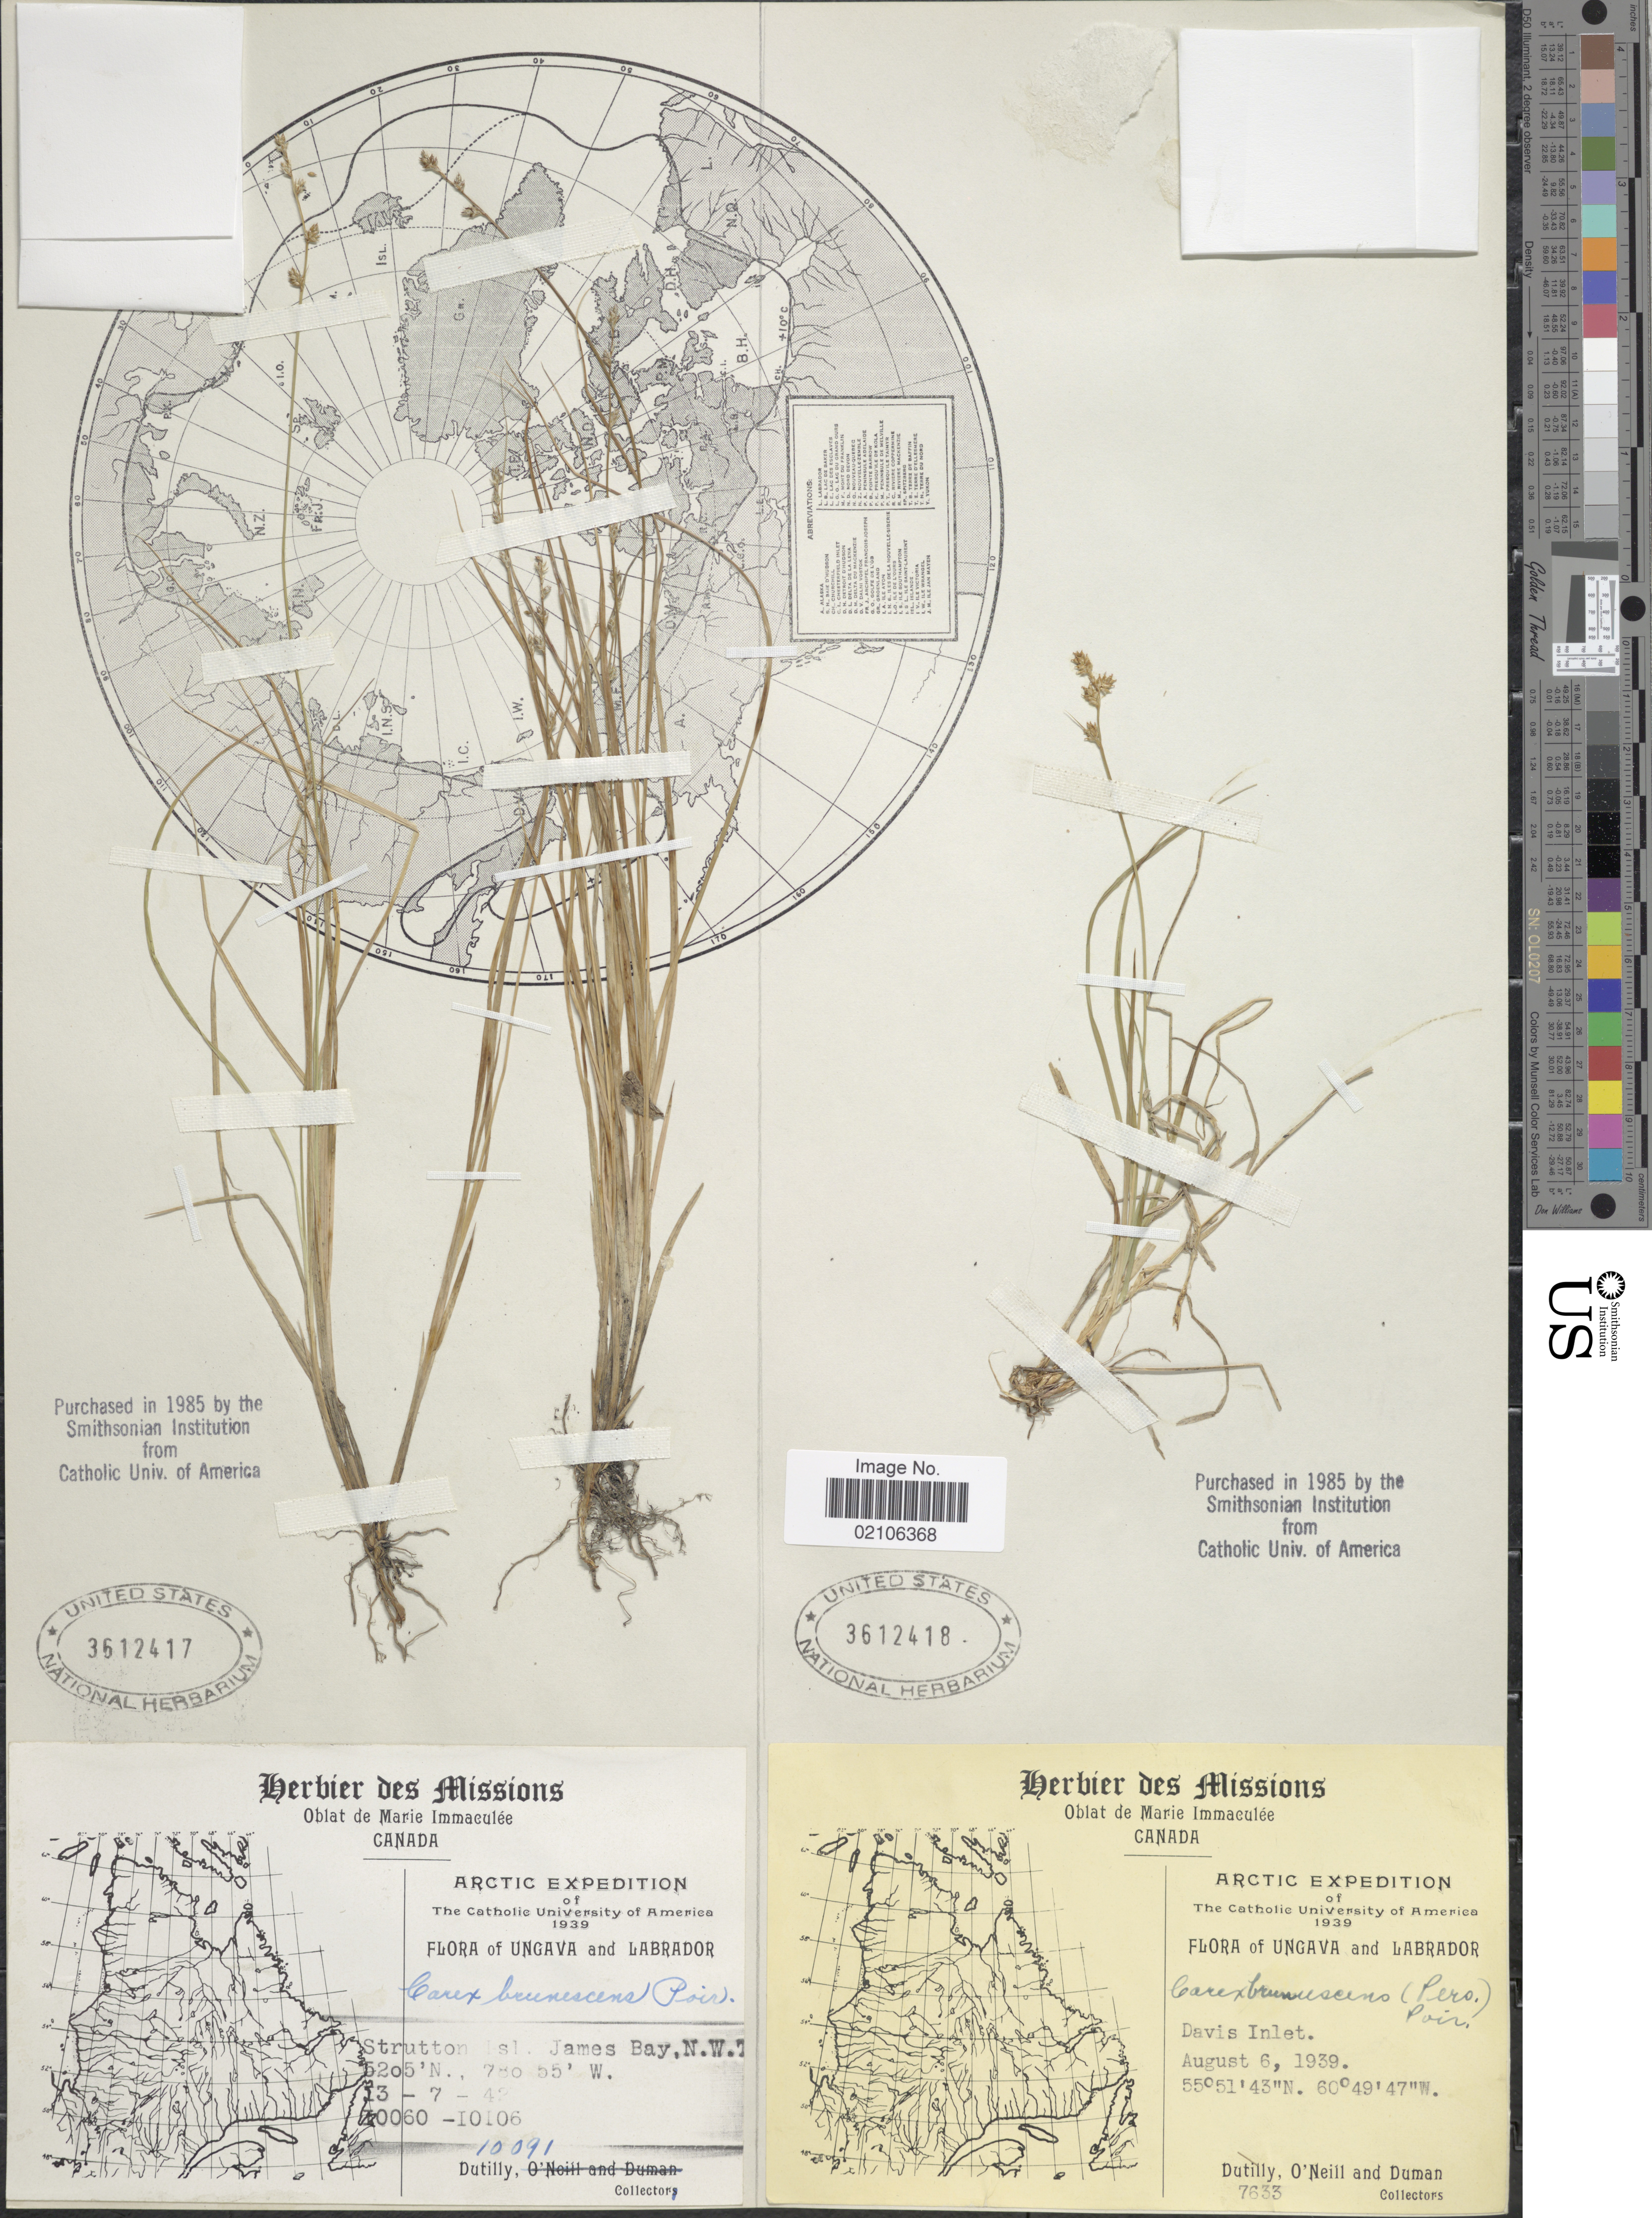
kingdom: Plantae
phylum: Tracheophyta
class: Liliopsida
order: Poales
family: Cyperaceae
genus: Carex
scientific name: Carex brunnescens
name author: (Pers.) Poir.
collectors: -. Dutilly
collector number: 10091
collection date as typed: Transcribed d/m/y: 23/7/42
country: Canada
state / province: Northwest Territories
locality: Ungava and Labrador, Strutton Isl., James Bay, N.W.T.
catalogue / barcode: US 3612417